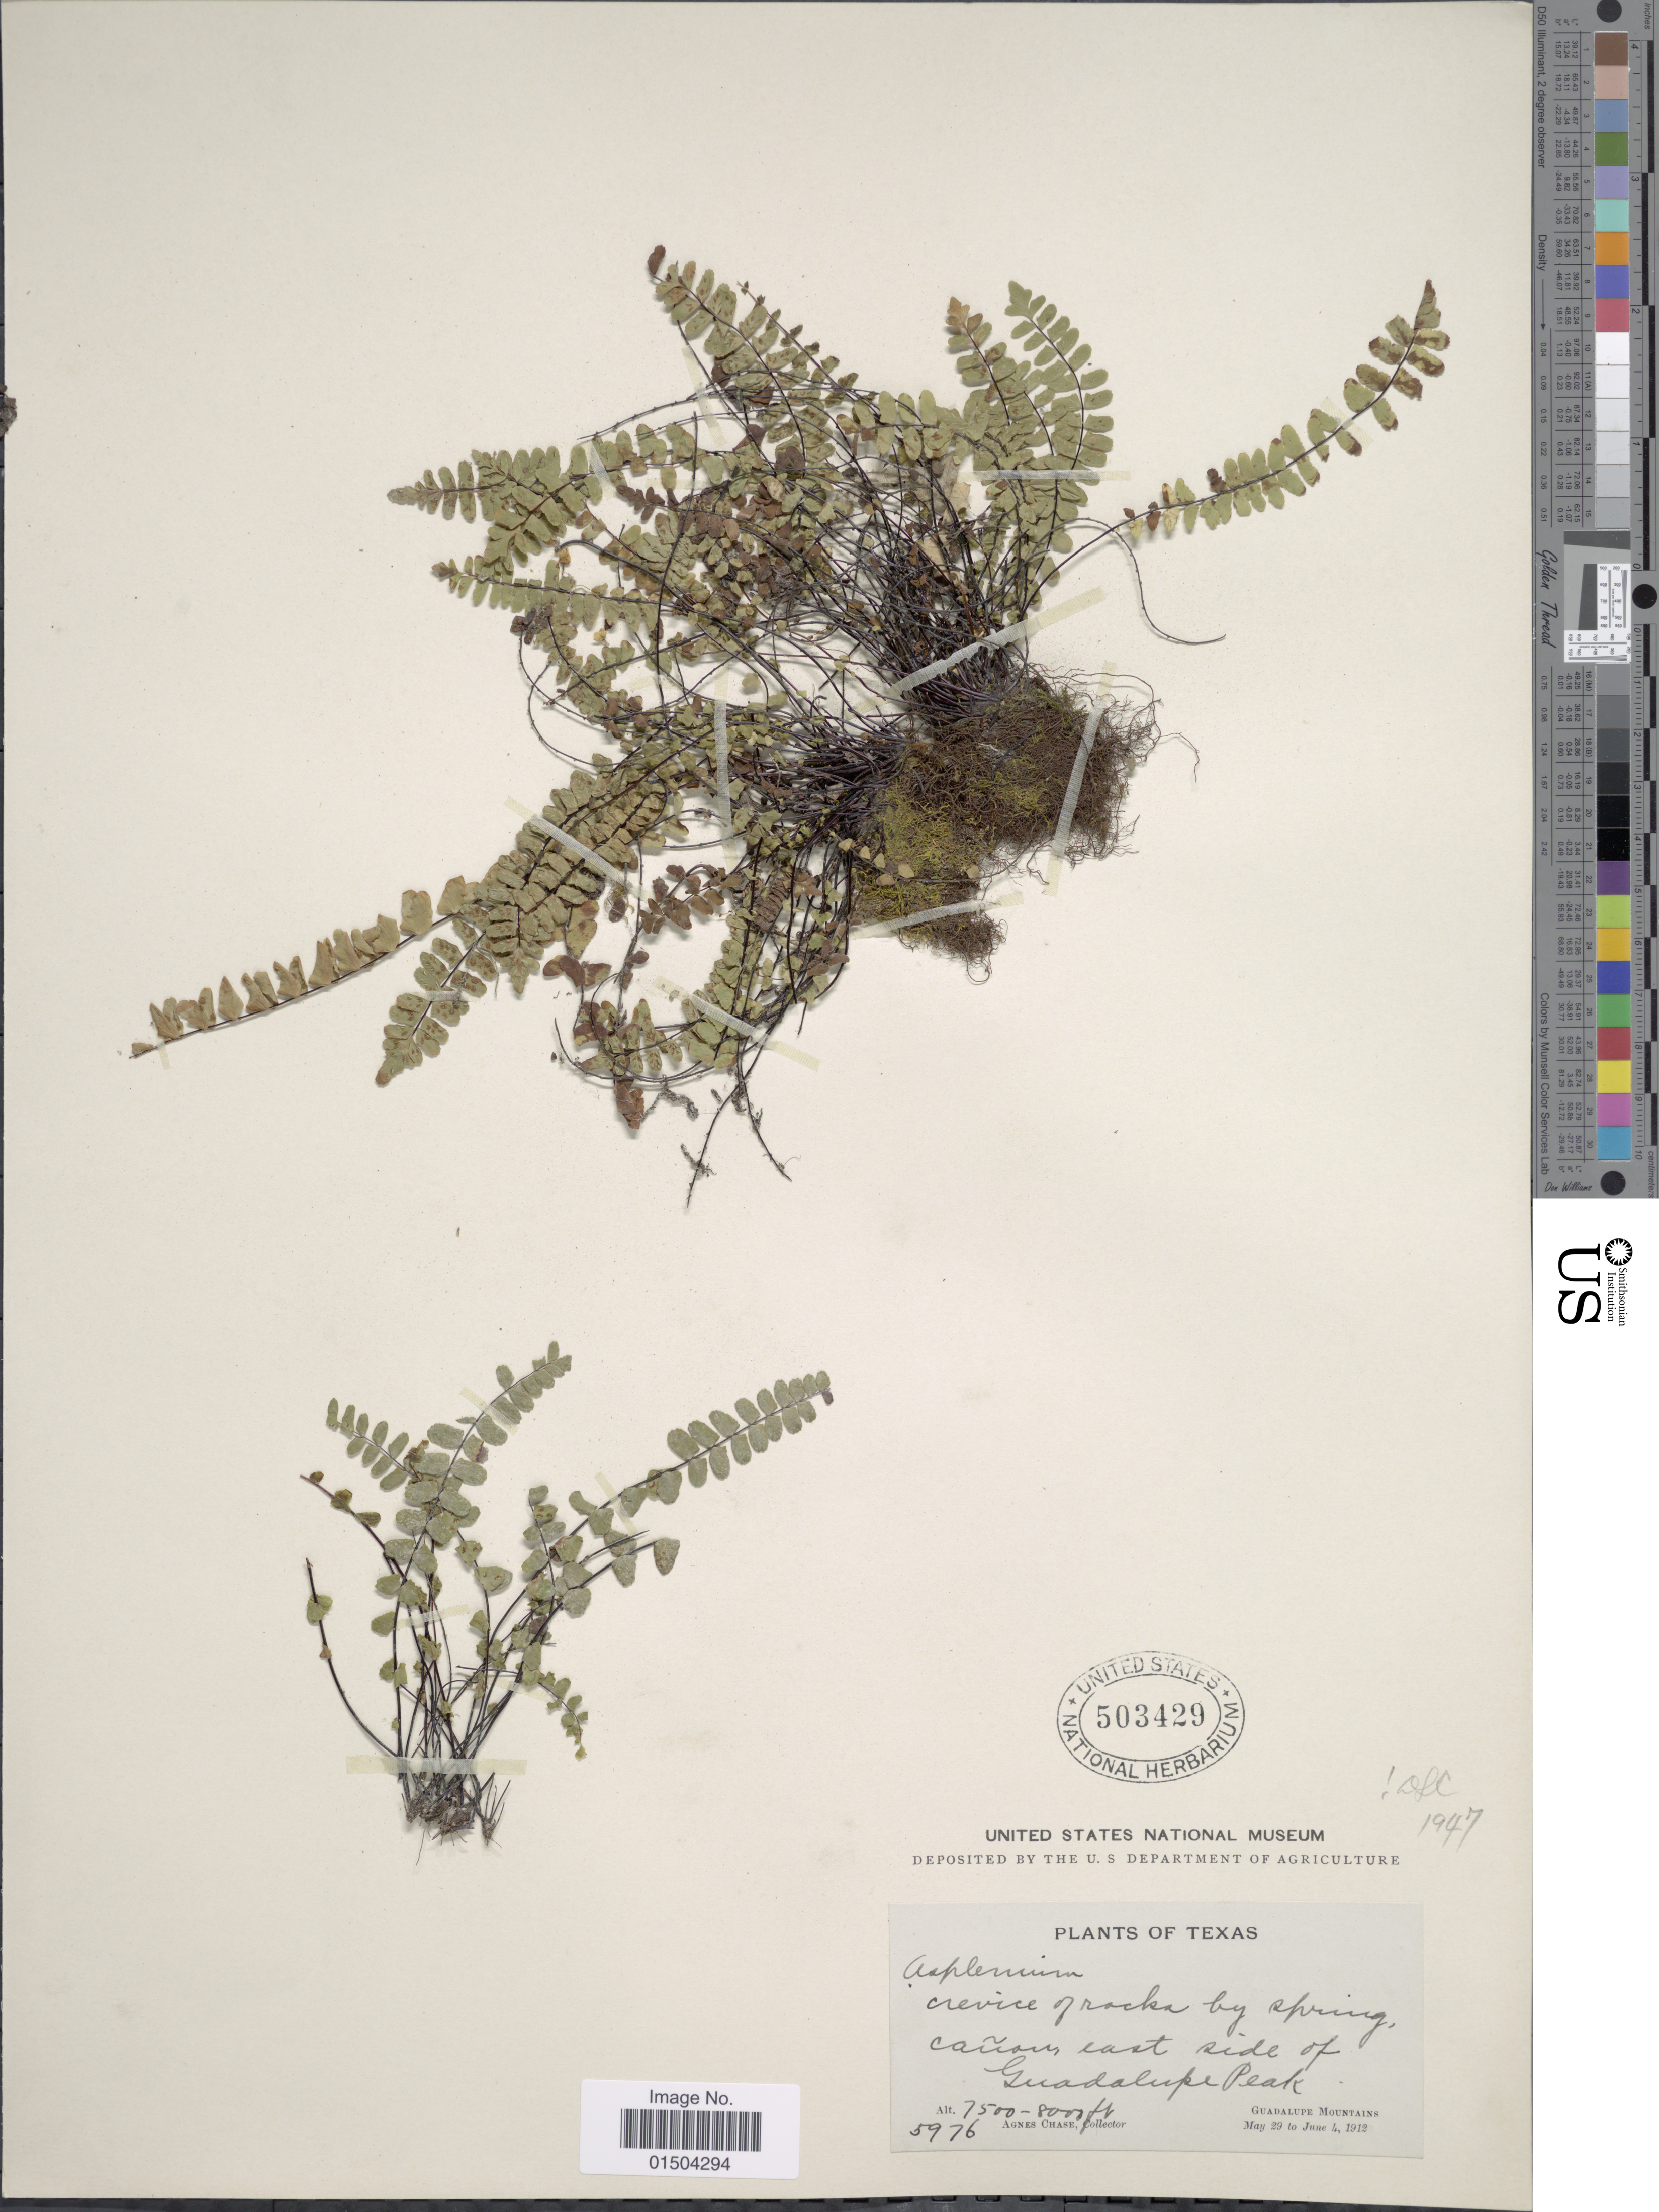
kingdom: Plantae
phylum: Tracheophyta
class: Polypodiopsida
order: Polypodiales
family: Aspleniaceae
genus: Asplenium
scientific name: Asplenium resiliens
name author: Kunze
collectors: A. Chase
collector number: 5976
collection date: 1912-05-29/1912-06-04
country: United States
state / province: Texas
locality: Crevice of rocks by spring, cañon, east side of Guadalupe Peak. Guadalupe Mountains.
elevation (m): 2286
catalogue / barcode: US 503429